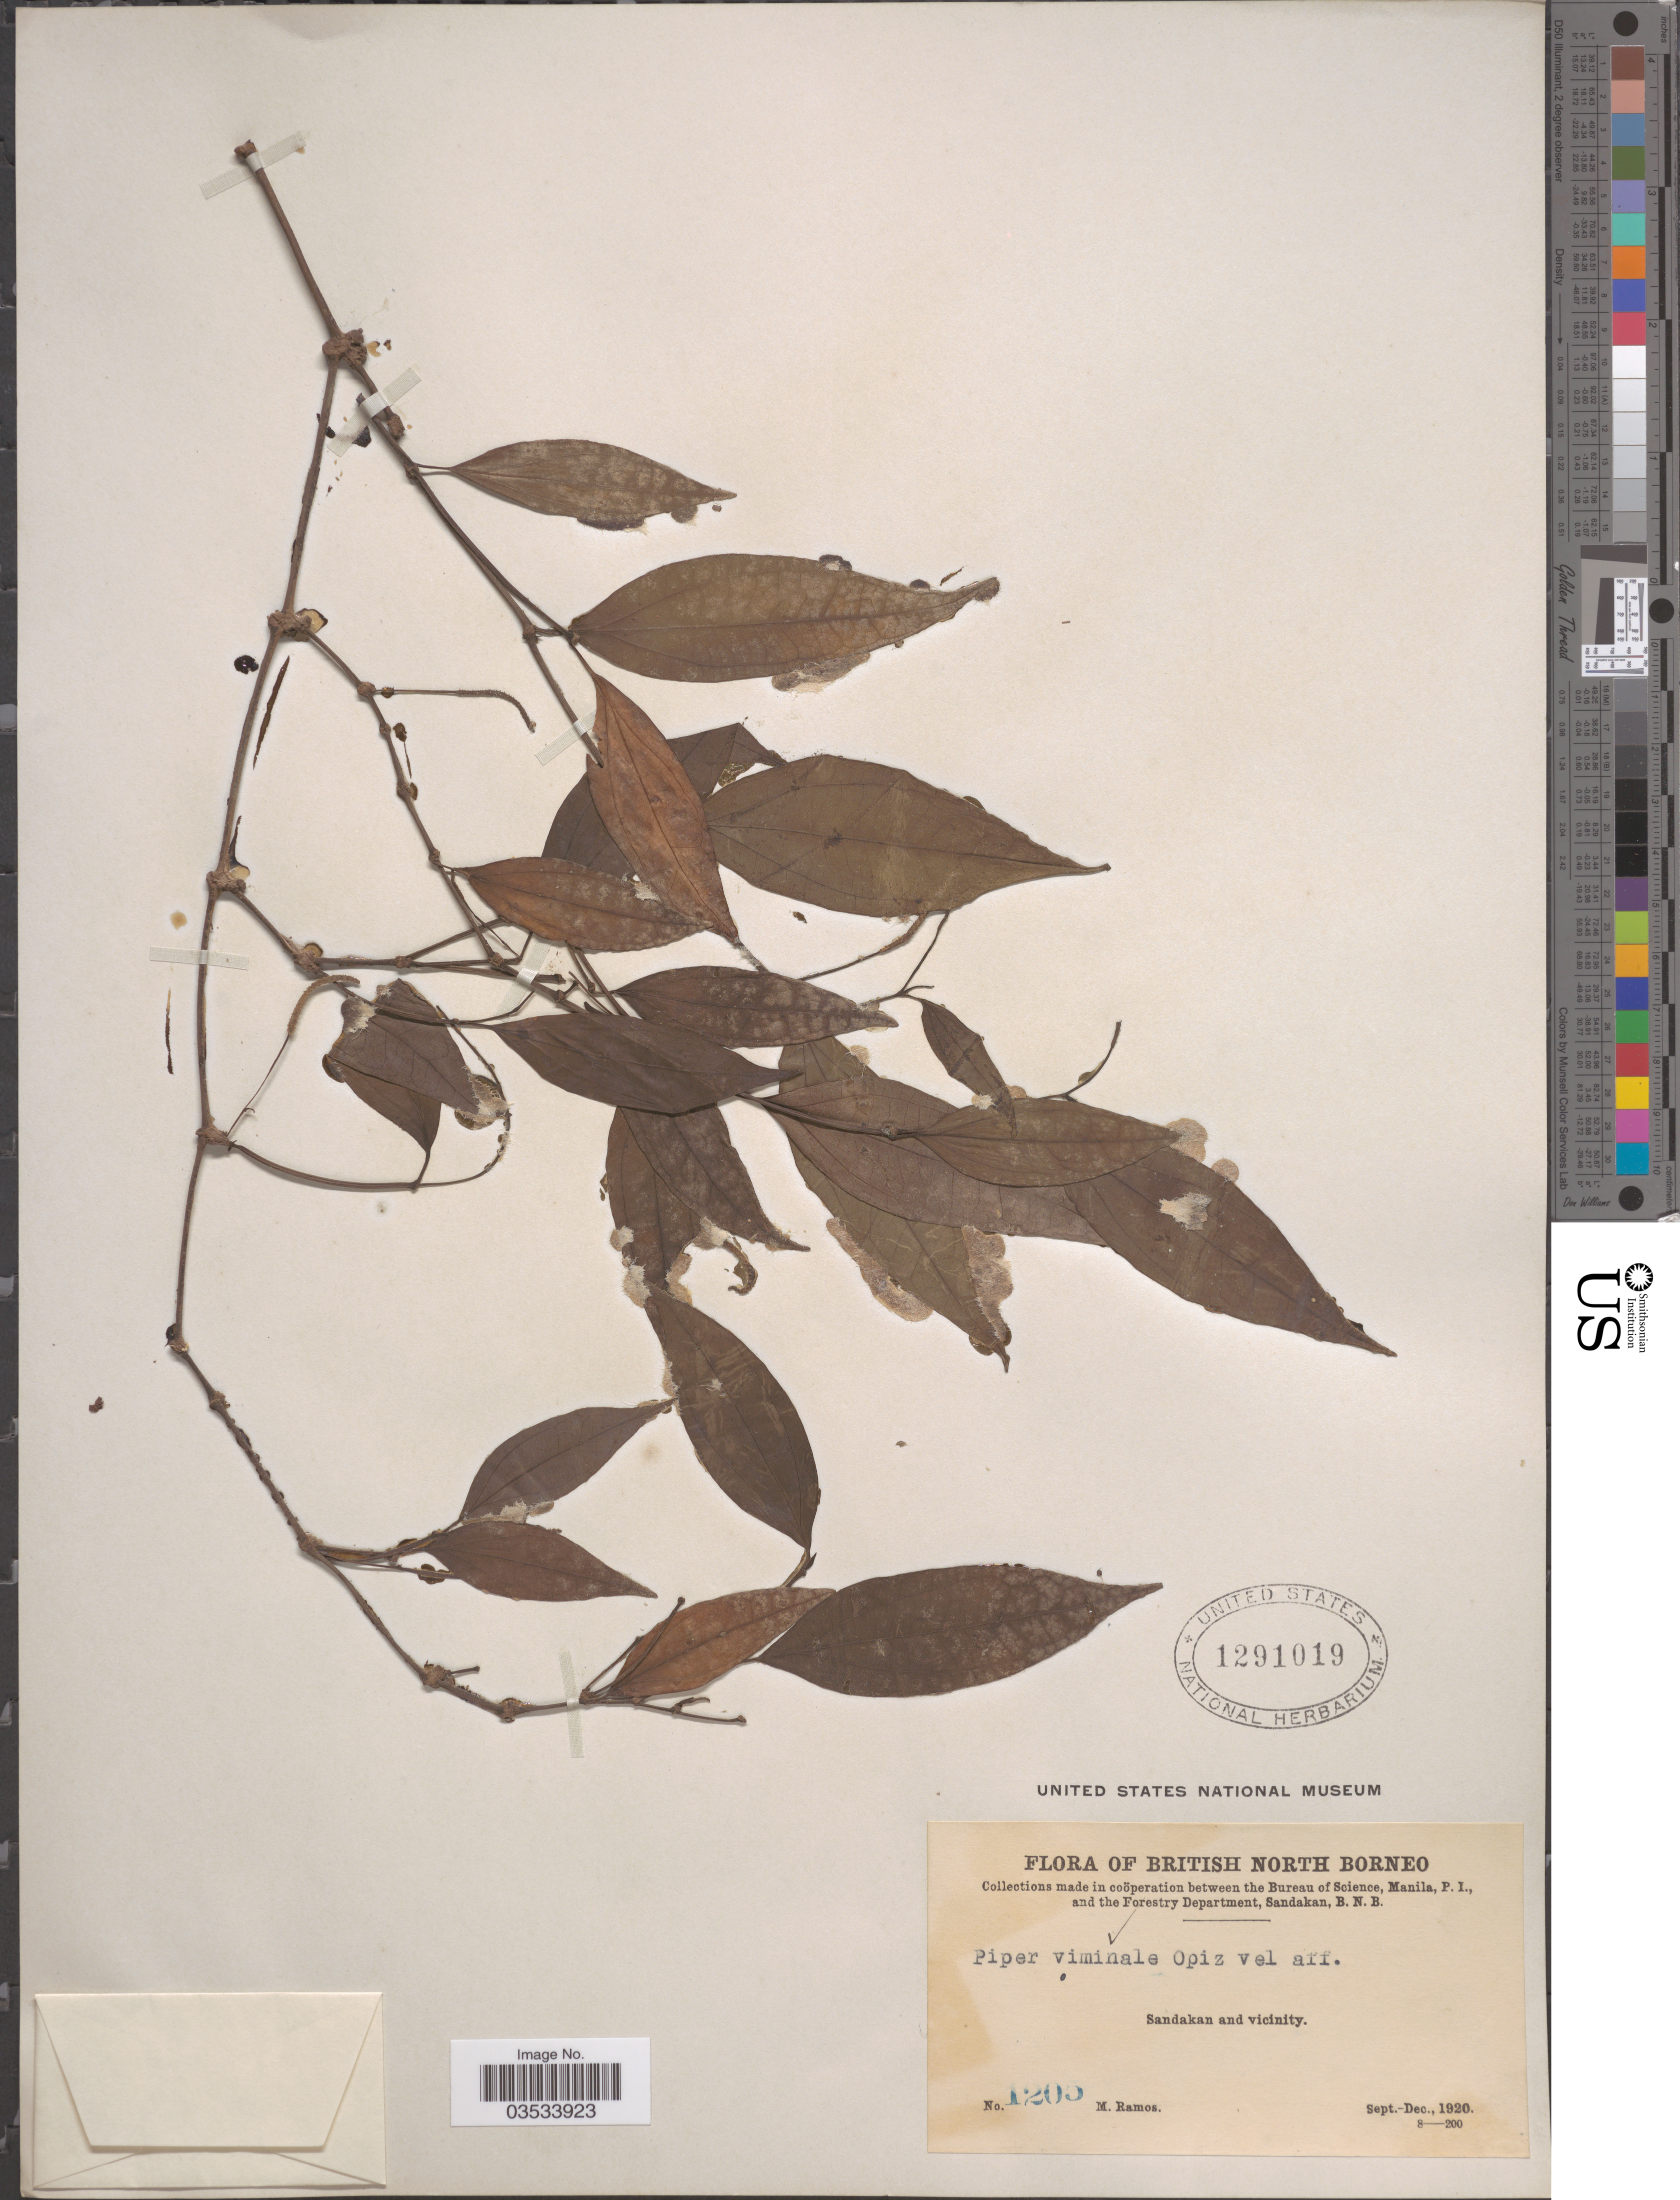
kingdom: Plantae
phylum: Tracheophyta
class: Magnoliopsida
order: Piperales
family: Piperaceae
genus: Piper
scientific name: Piper viminale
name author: Opiz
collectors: M. Ramos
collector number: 1205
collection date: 1920-09/1920-12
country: Malaysia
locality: British North Borneo. Sandakan and vicinity.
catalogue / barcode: US 1291019